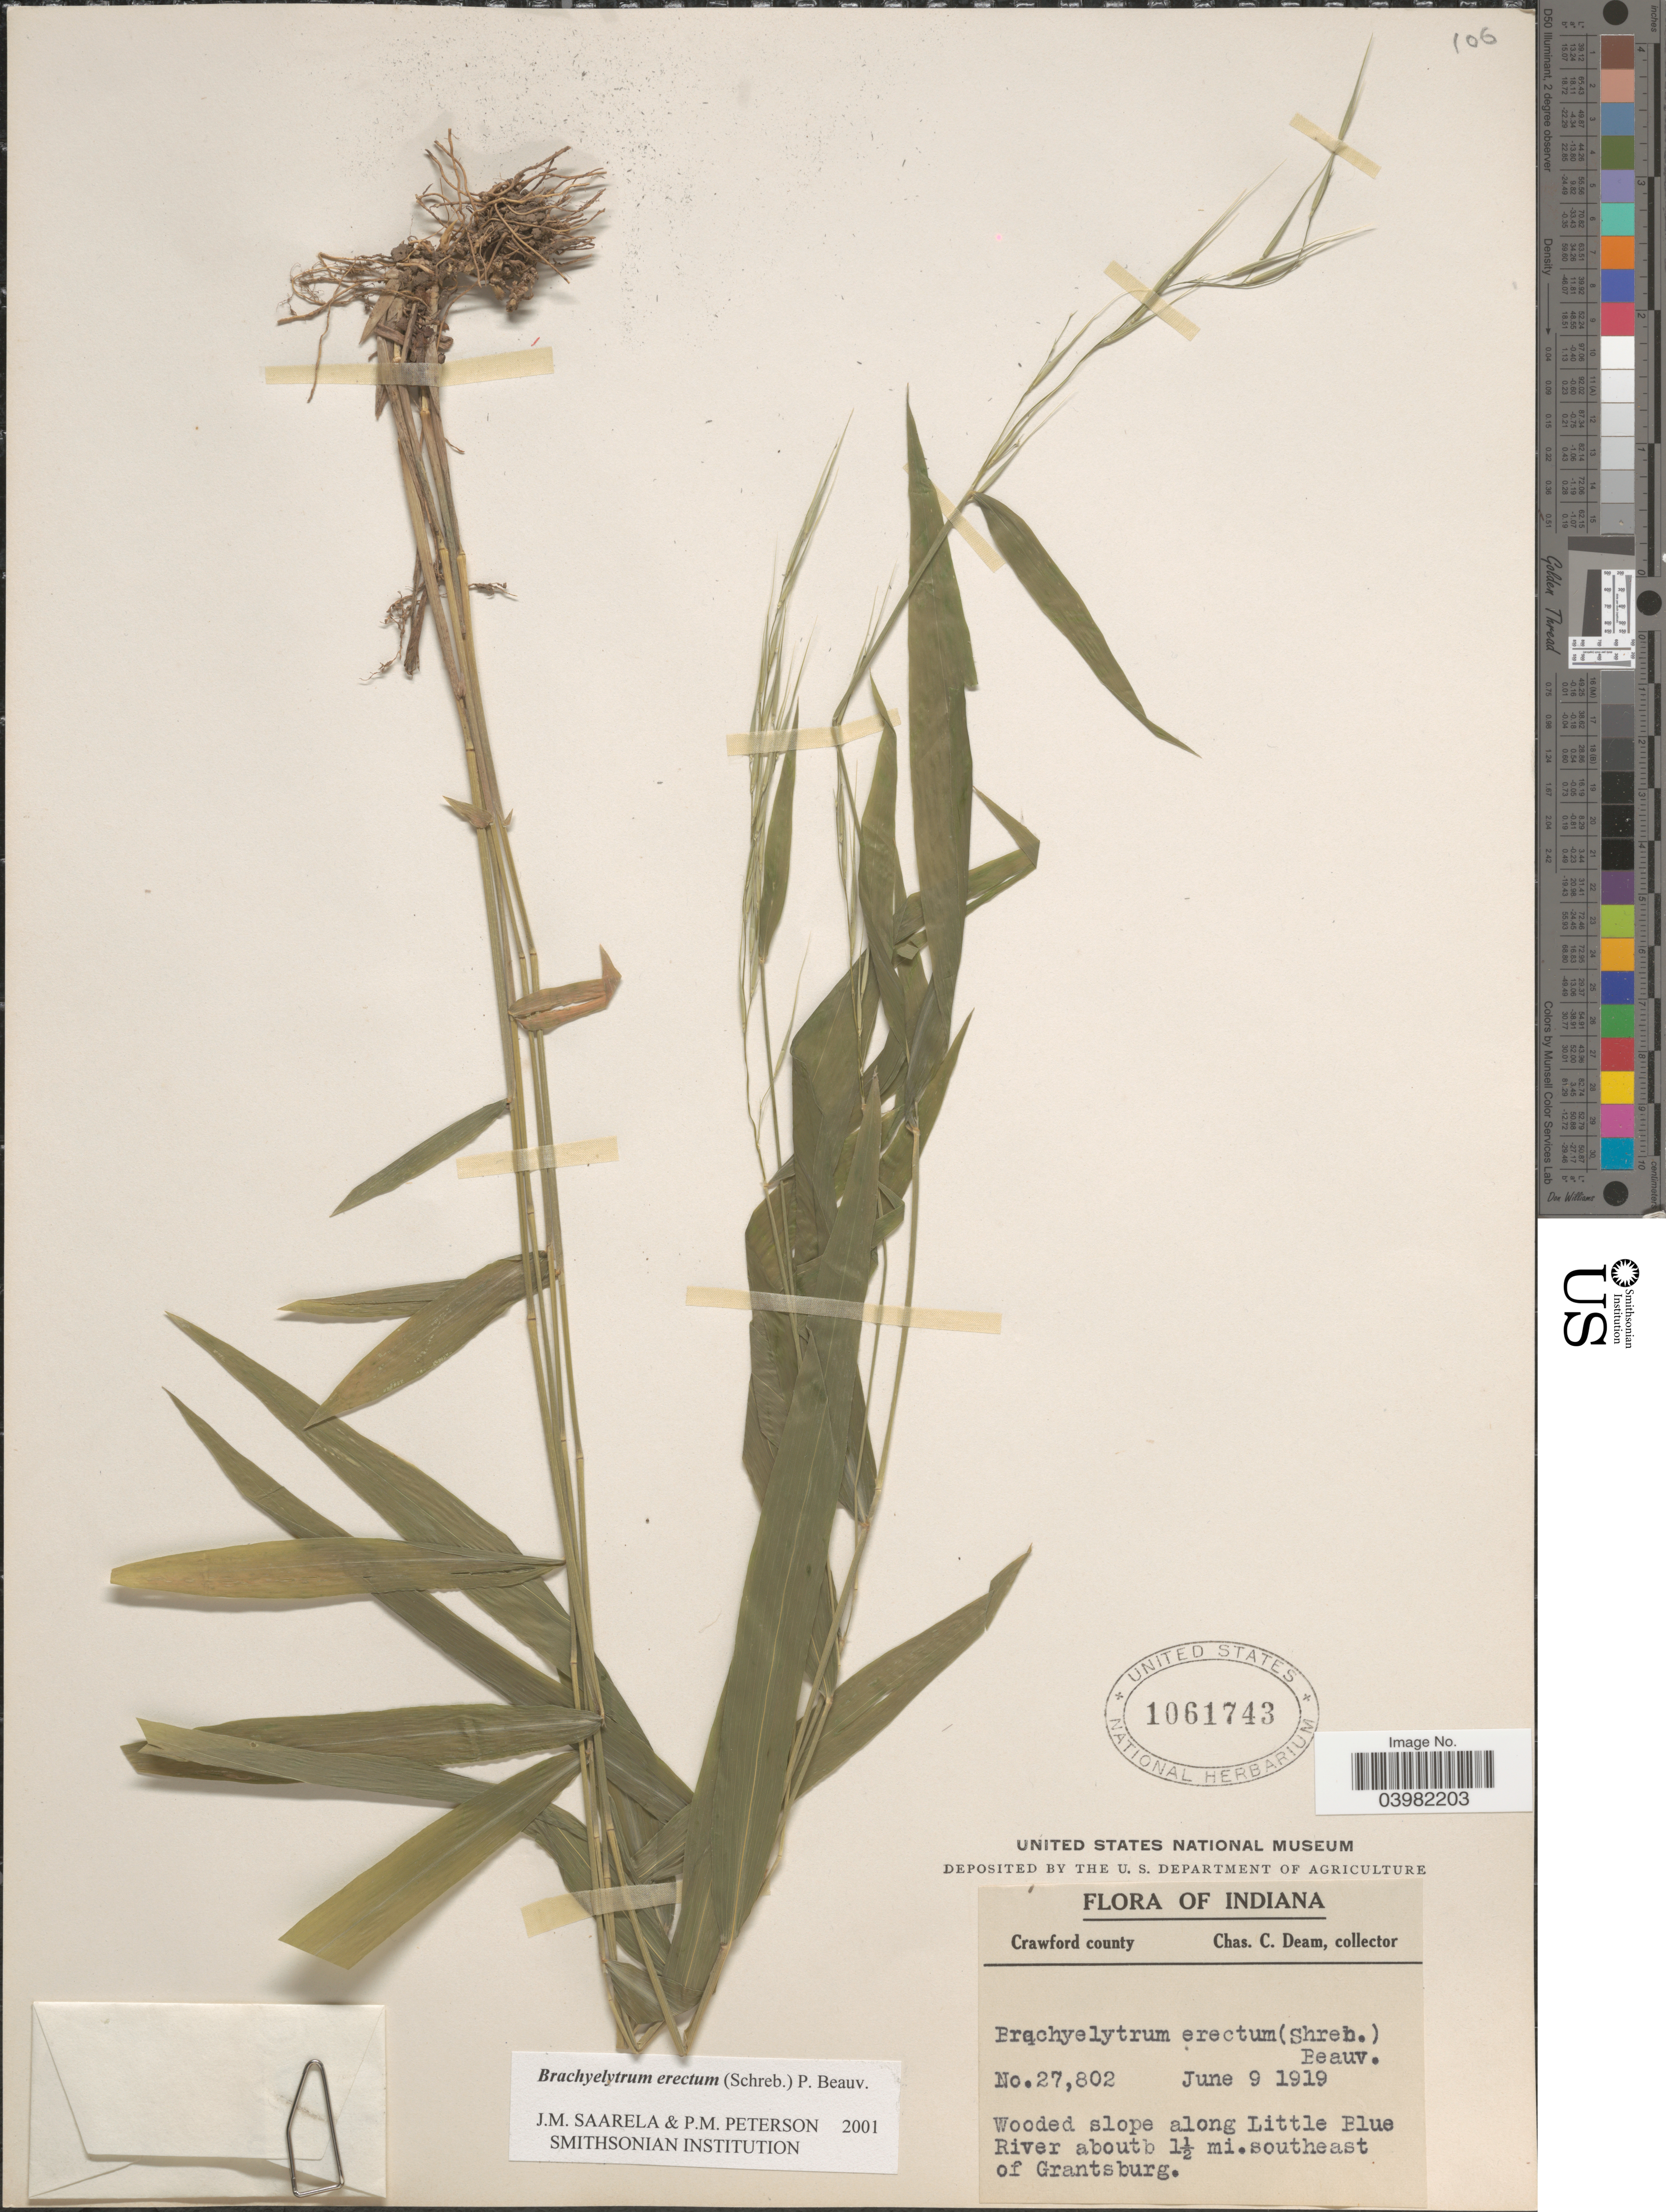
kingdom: Plantae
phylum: Tracheophyta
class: Liliopsida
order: Poales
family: Poaceae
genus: Brachyelytrum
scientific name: Brachyelytrum erectum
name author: (Schreb.) P. Beauv.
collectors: C. C. Deam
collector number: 27802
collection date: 1919-06-09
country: United States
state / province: Indiana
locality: Crawford county. Along Little Blue River aboutb 1½ mi. southeast of Grantsburg.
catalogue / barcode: US 1061743